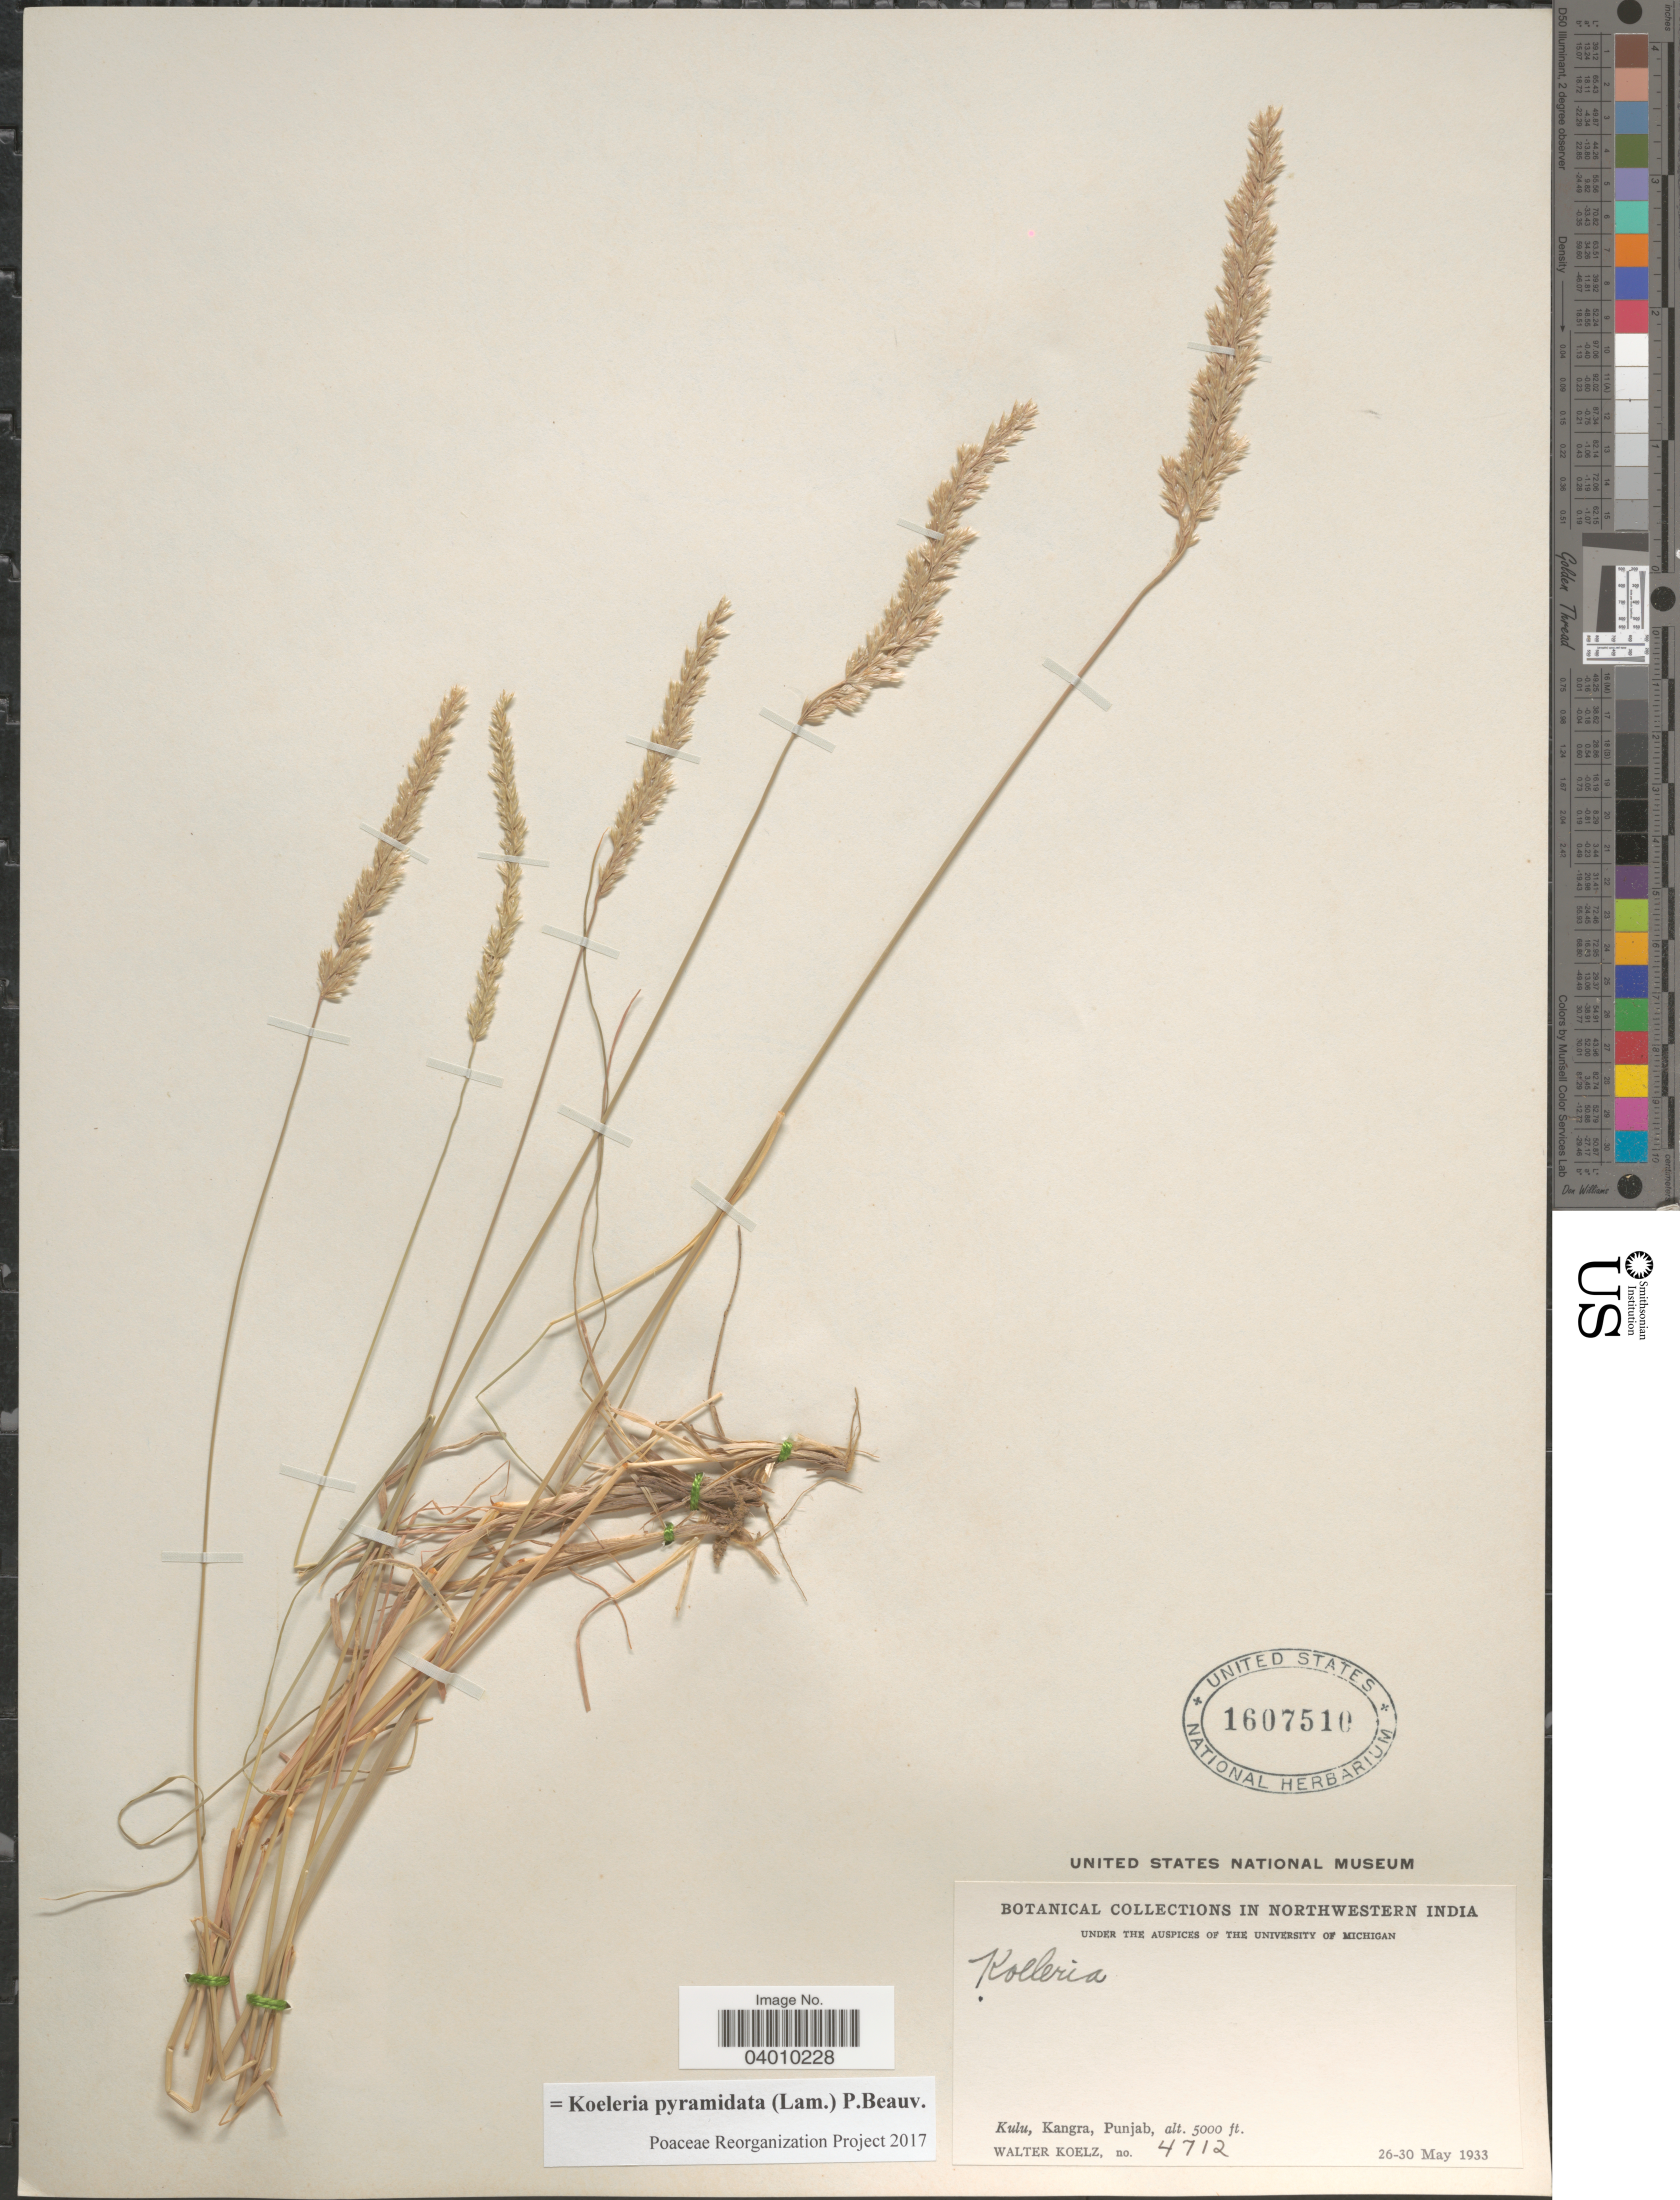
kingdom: Plantae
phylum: Tracheophyta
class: Liliopsida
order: Poales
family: Poaceae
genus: Koeleria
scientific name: Koeleria pyramidata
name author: (Lam.) P. Beauv.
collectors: W. N. Koelz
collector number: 4712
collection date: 1933-05-26/1933-05-30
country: India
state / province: Punjab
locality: Northwestern India. Kulu, Kangra, Punjab.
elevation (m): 1524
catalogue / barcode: US 1607510